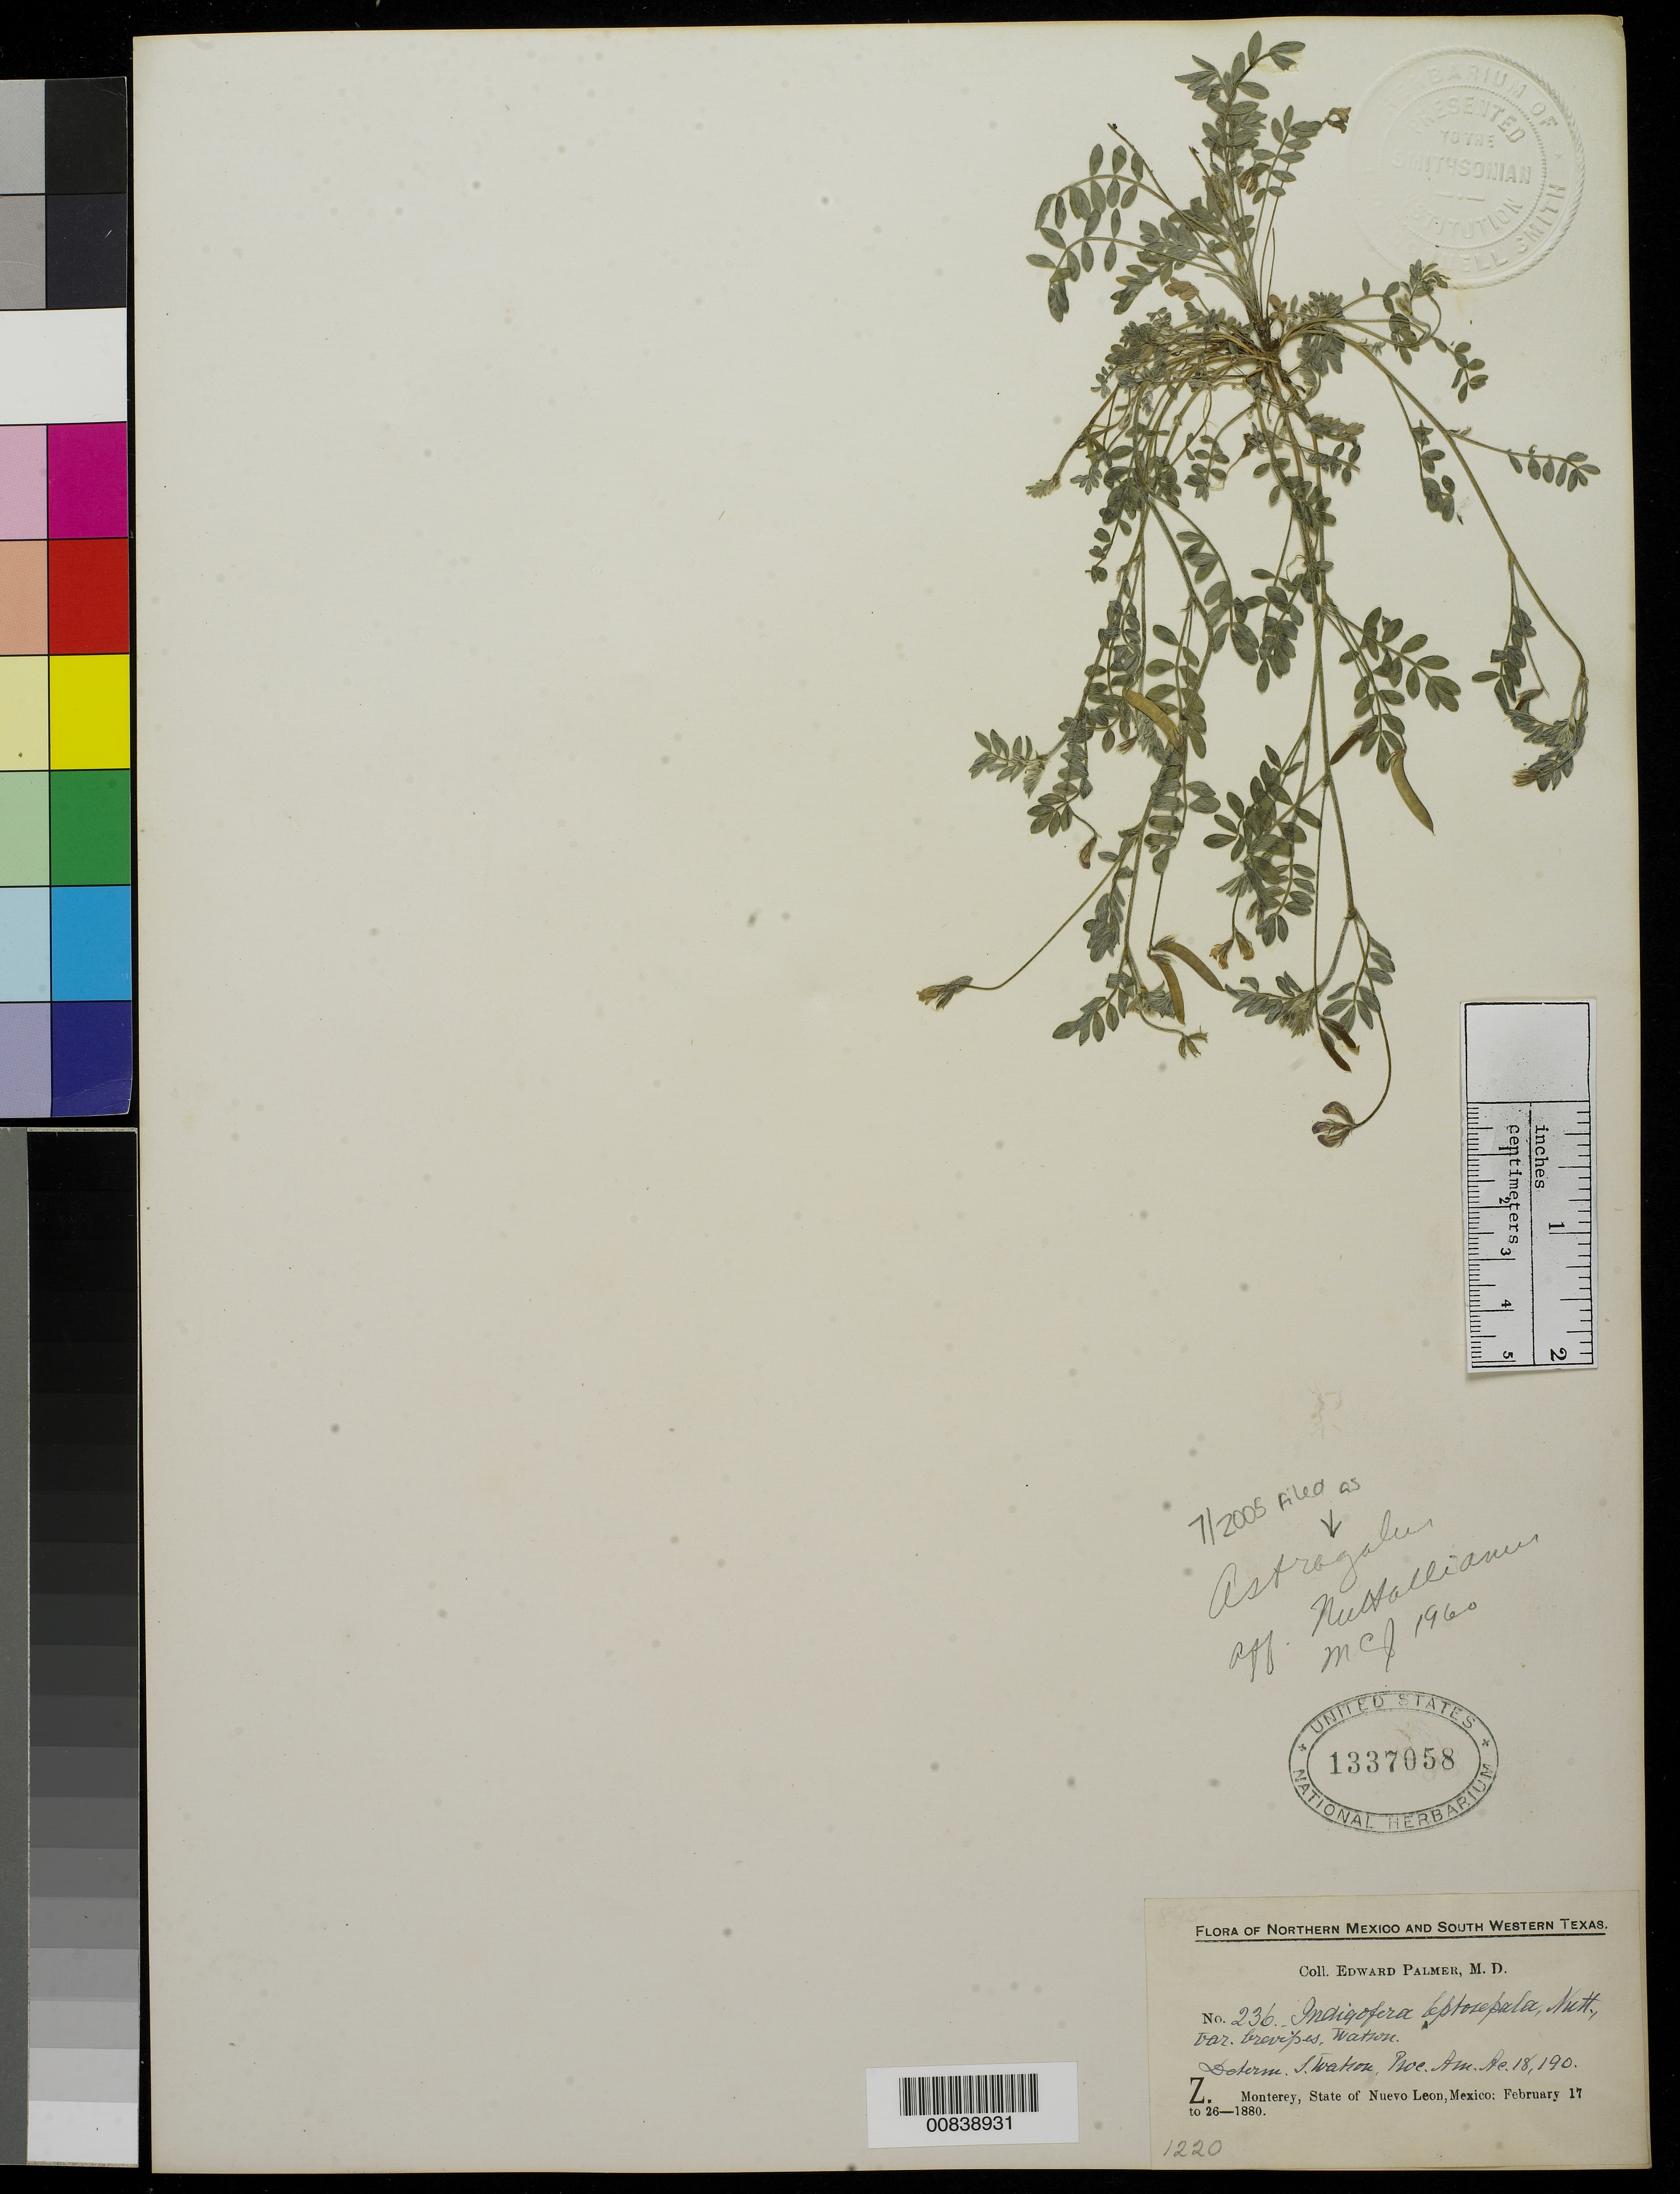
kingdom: Plantae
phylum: Tracheophyta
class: Magnoliopsida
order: Fabales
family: Fabaceae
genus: Astragalus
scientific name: Astragalus nuttallianus var. austrinus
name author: DC.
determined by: Estrada, E.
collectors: E. Palmer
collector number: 236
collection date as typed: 17 Feb 1880 to 26 Feb 1880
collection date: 1880-02-17/1880-02-26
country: Mexico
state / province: Nuevo León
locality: Z. Monterrey, Nuevo León.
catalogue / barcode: US 1337058